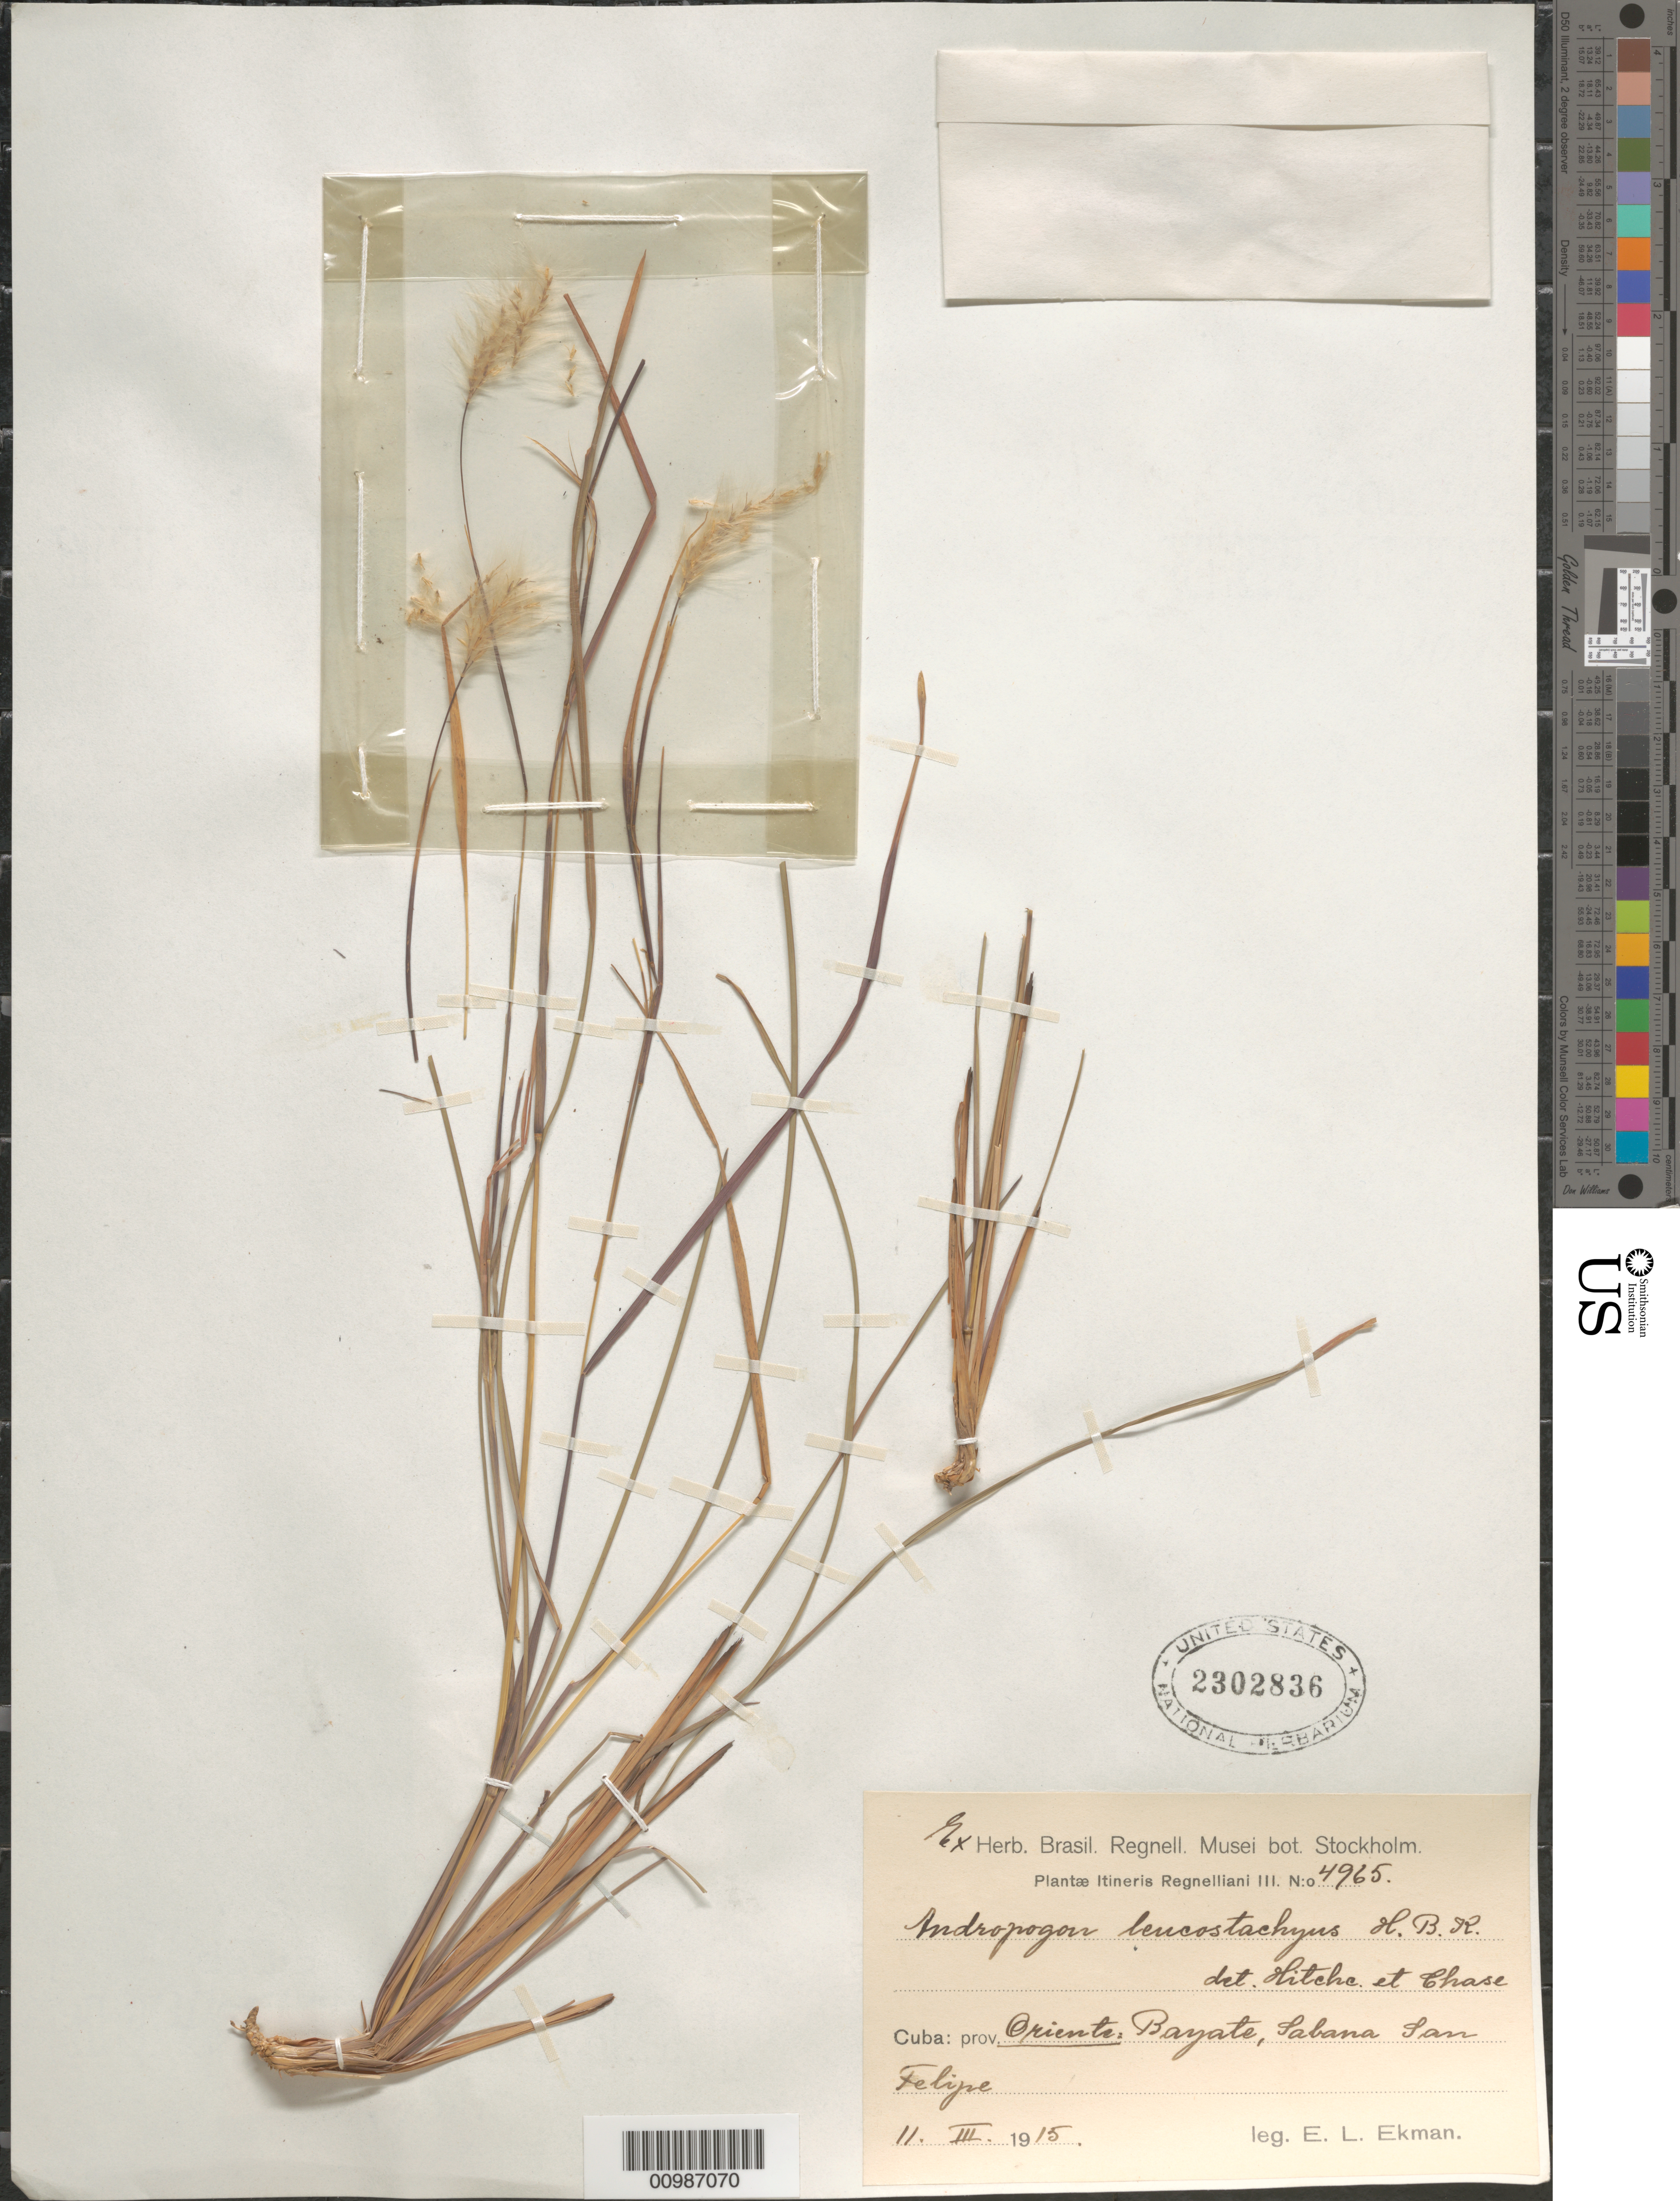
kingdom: Plantae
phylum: Tracheophyta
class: Liliopsida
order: Poales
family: Poaceae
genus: Andropogon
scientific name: Andropogon leucostachyus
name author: Kunth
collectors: E. L. Ekman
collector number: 4965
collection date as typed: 11 Mar 1915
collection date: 1915-03-11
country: Cuba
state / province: Guantánamo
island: Cuba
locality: Bayate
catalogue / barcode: US 2302836